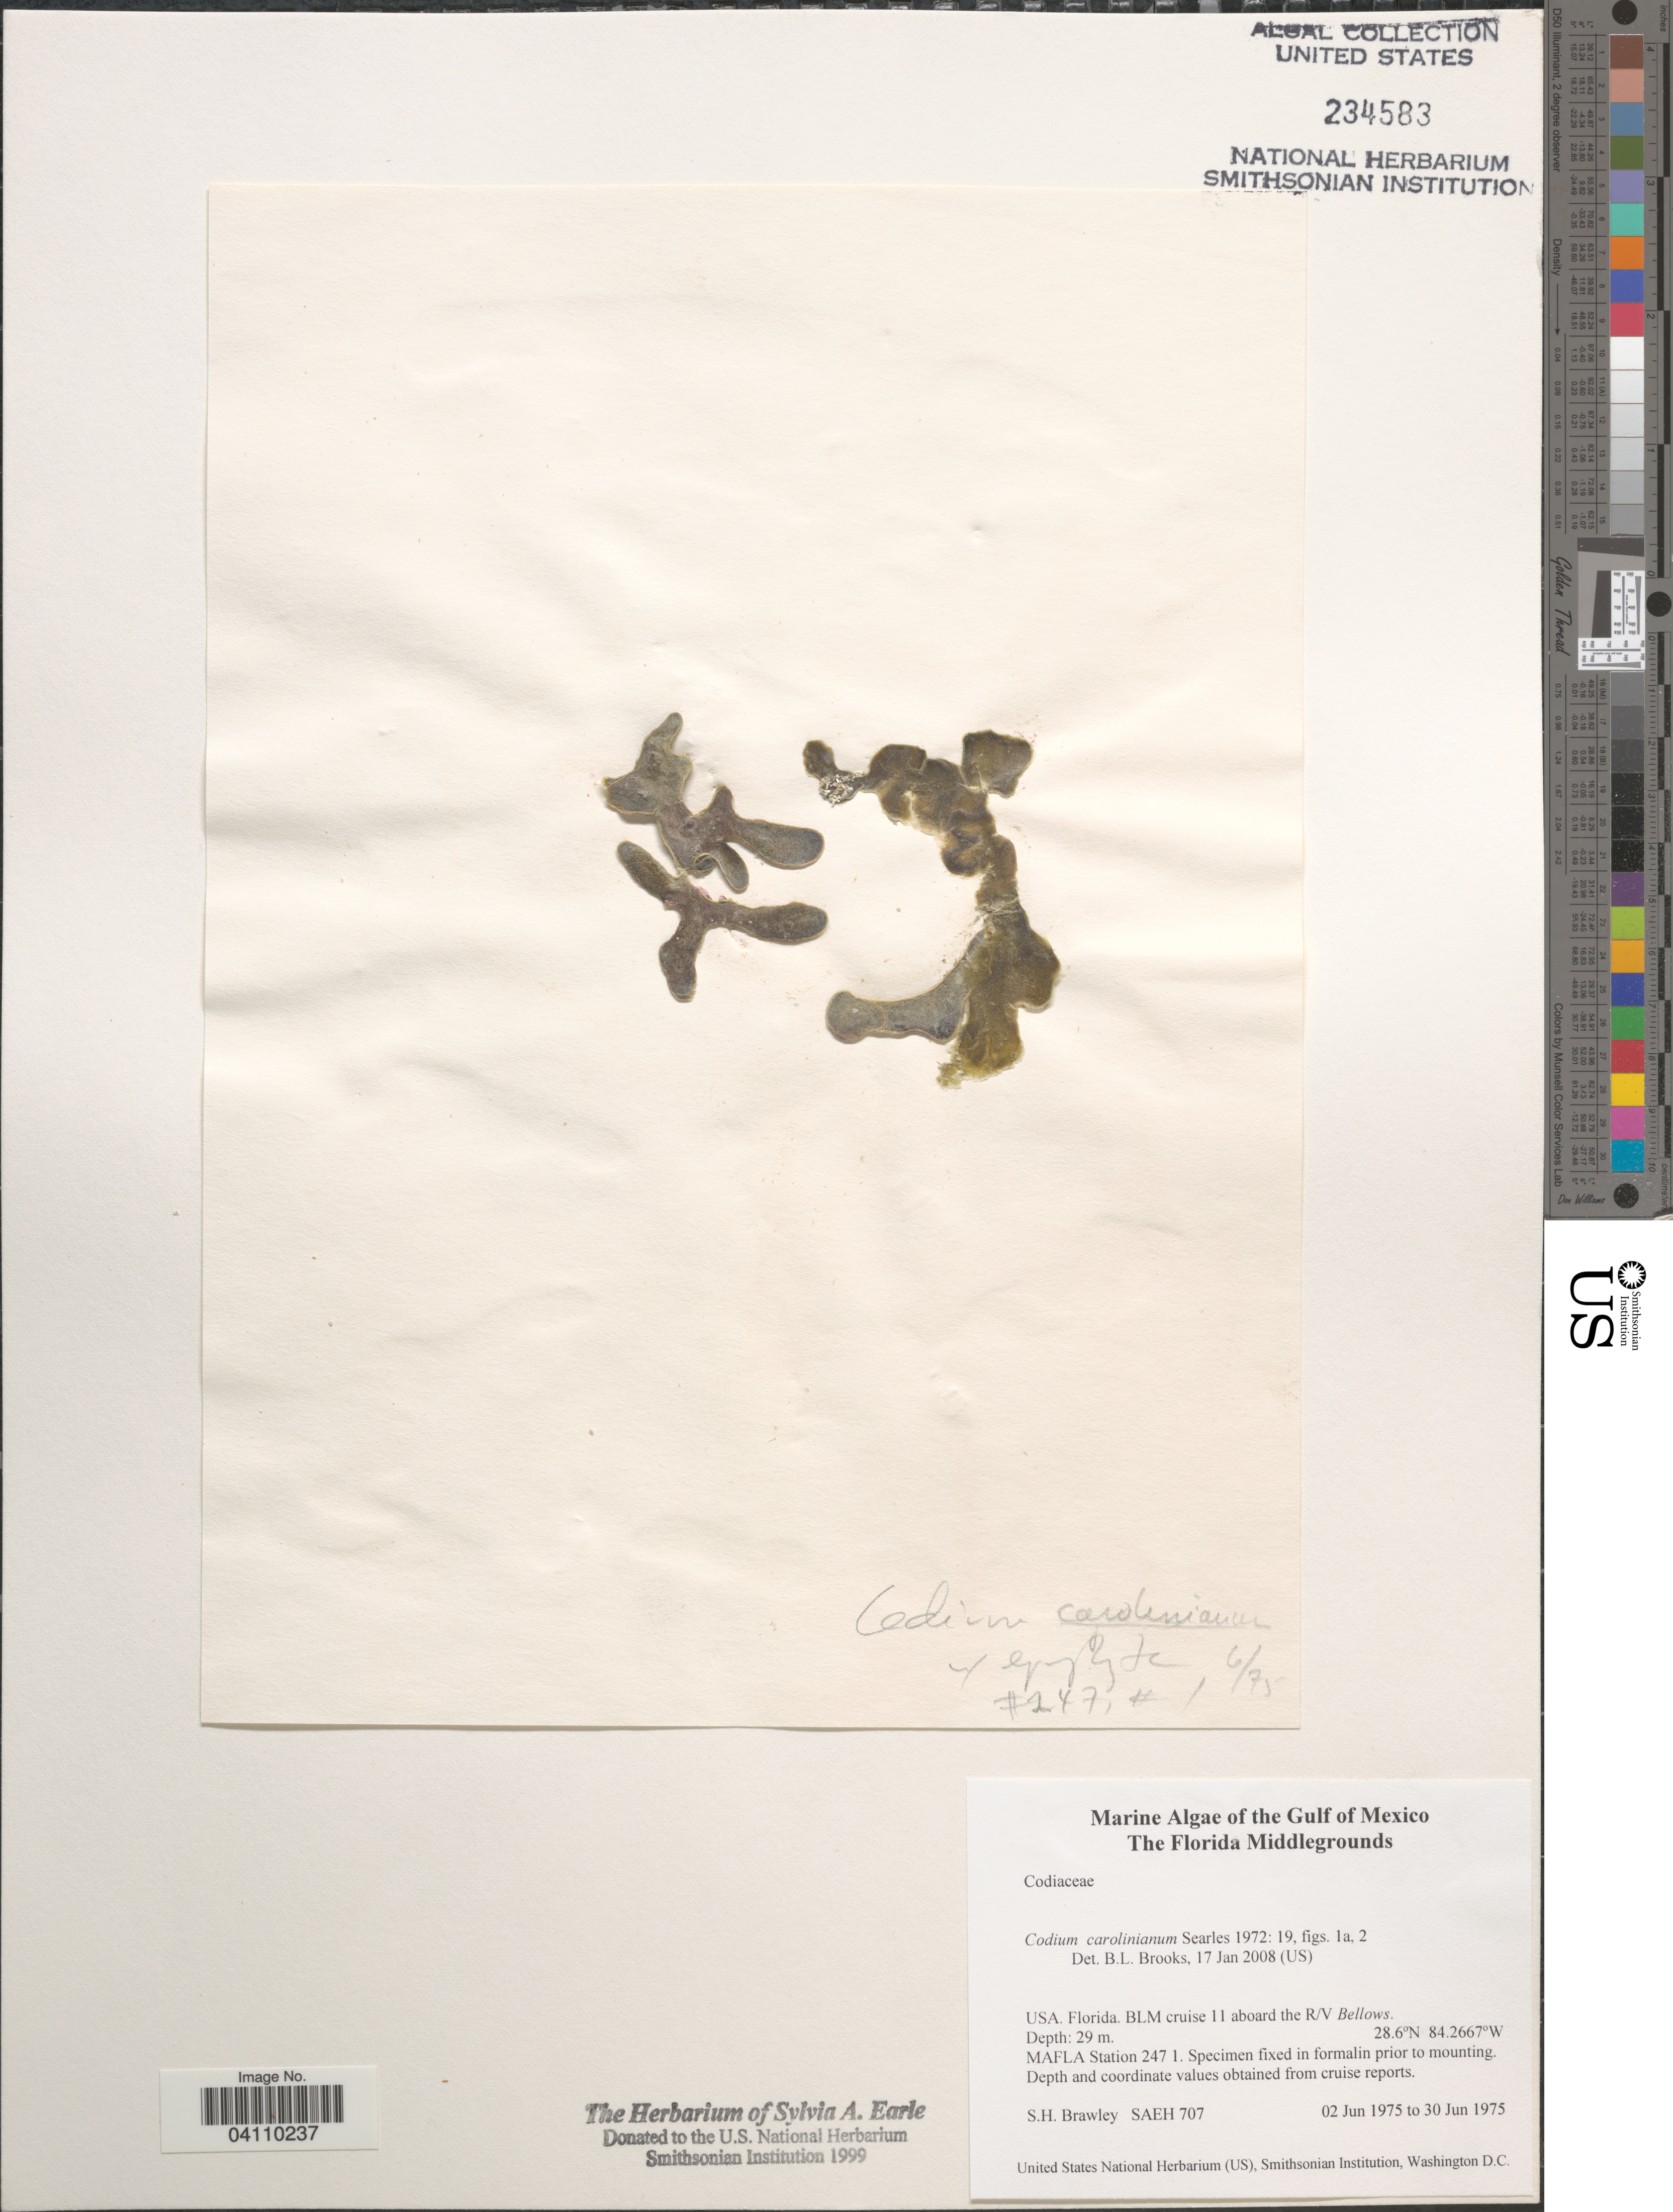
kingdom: Plantae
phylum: Chlorophyta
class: Ulvophyceae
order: Bryopsidales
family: Codiaceae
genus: Codium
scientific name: Codium carolinianum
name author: Searles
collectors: S. Brawley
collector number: SAEH707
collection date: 1975-06-02/1975-06-30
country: United States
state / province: Florida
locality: The Gulf of Mexico. The Florida Middlegrounds. BLM cruise 11 aboard the R/V Bellows. MAFLA Station 247 1.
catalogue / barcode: US 234583